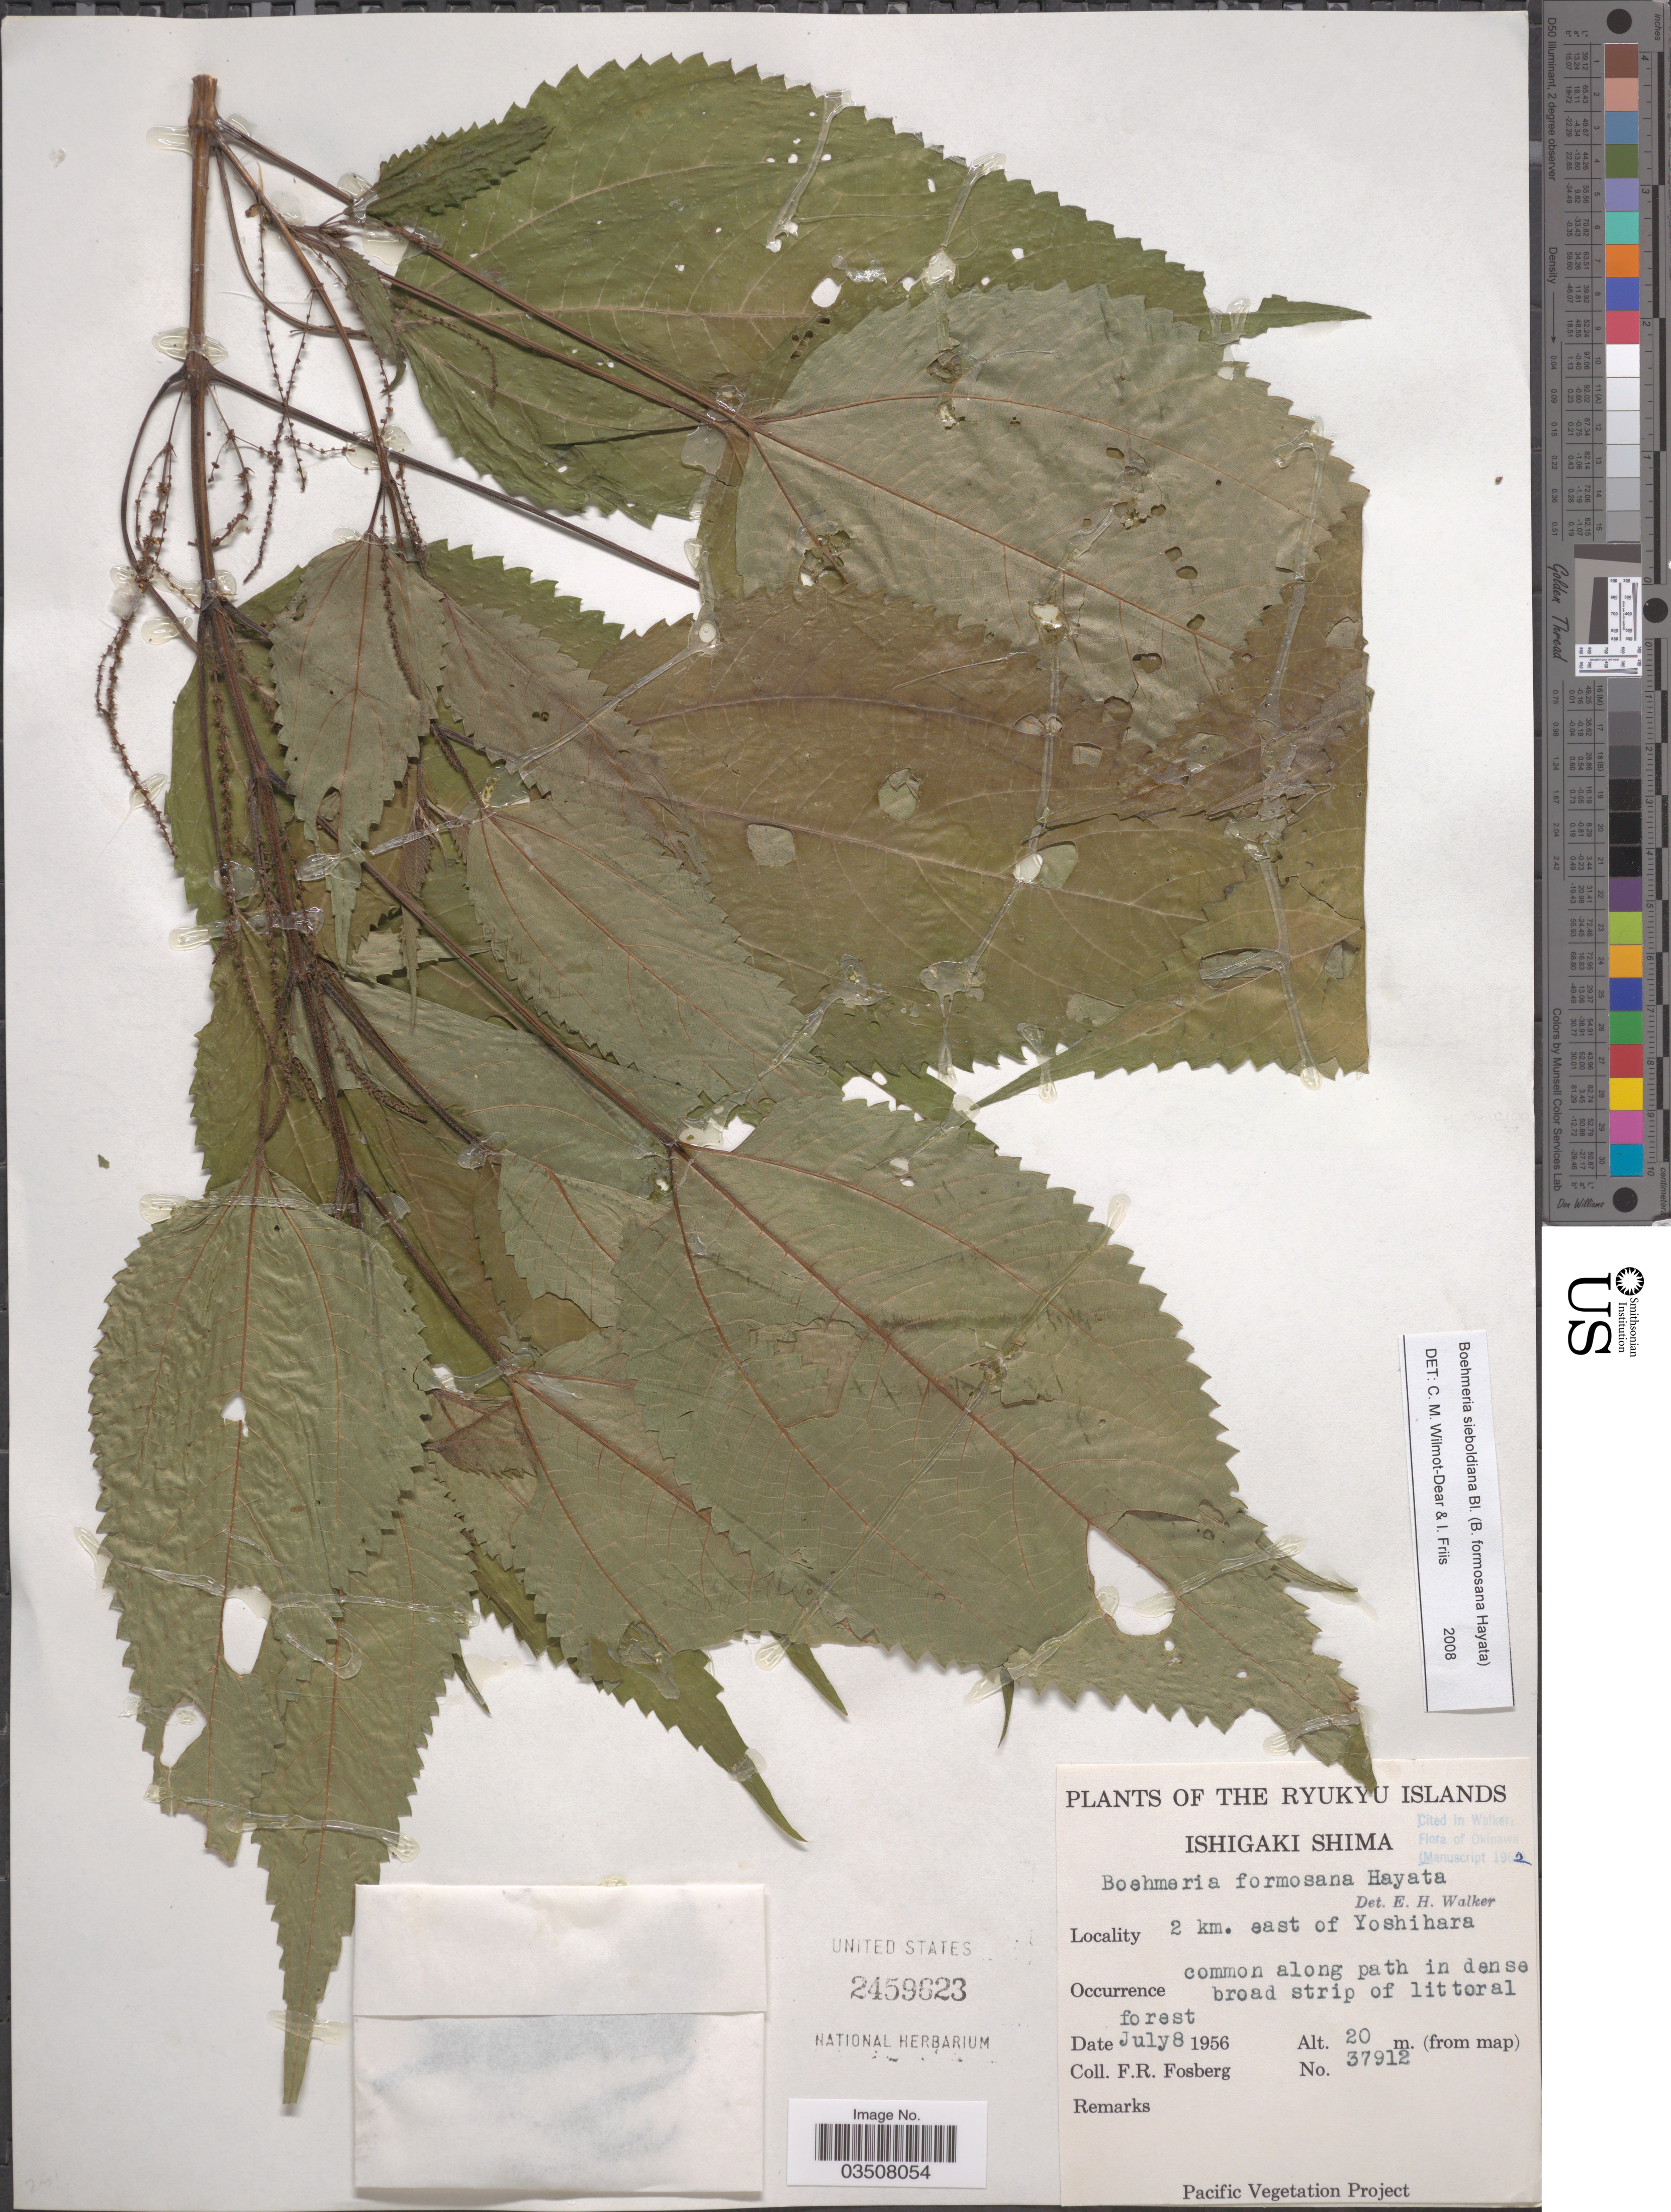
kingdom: Plantae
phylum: Tracheophyta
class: Magnoliopsida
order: Rosales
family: Urticaceae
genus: Boehmeria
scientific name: Boehmeria sieboldiana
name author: Blume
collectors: F. R. Fosberg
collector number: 37912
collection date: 1956-07-08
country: Japan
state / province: Okinawa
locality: The Ryukyu Islands. Ishigaki Shima. 2 km. east of Yoshihara.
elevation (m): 20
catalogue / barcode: US 2459623